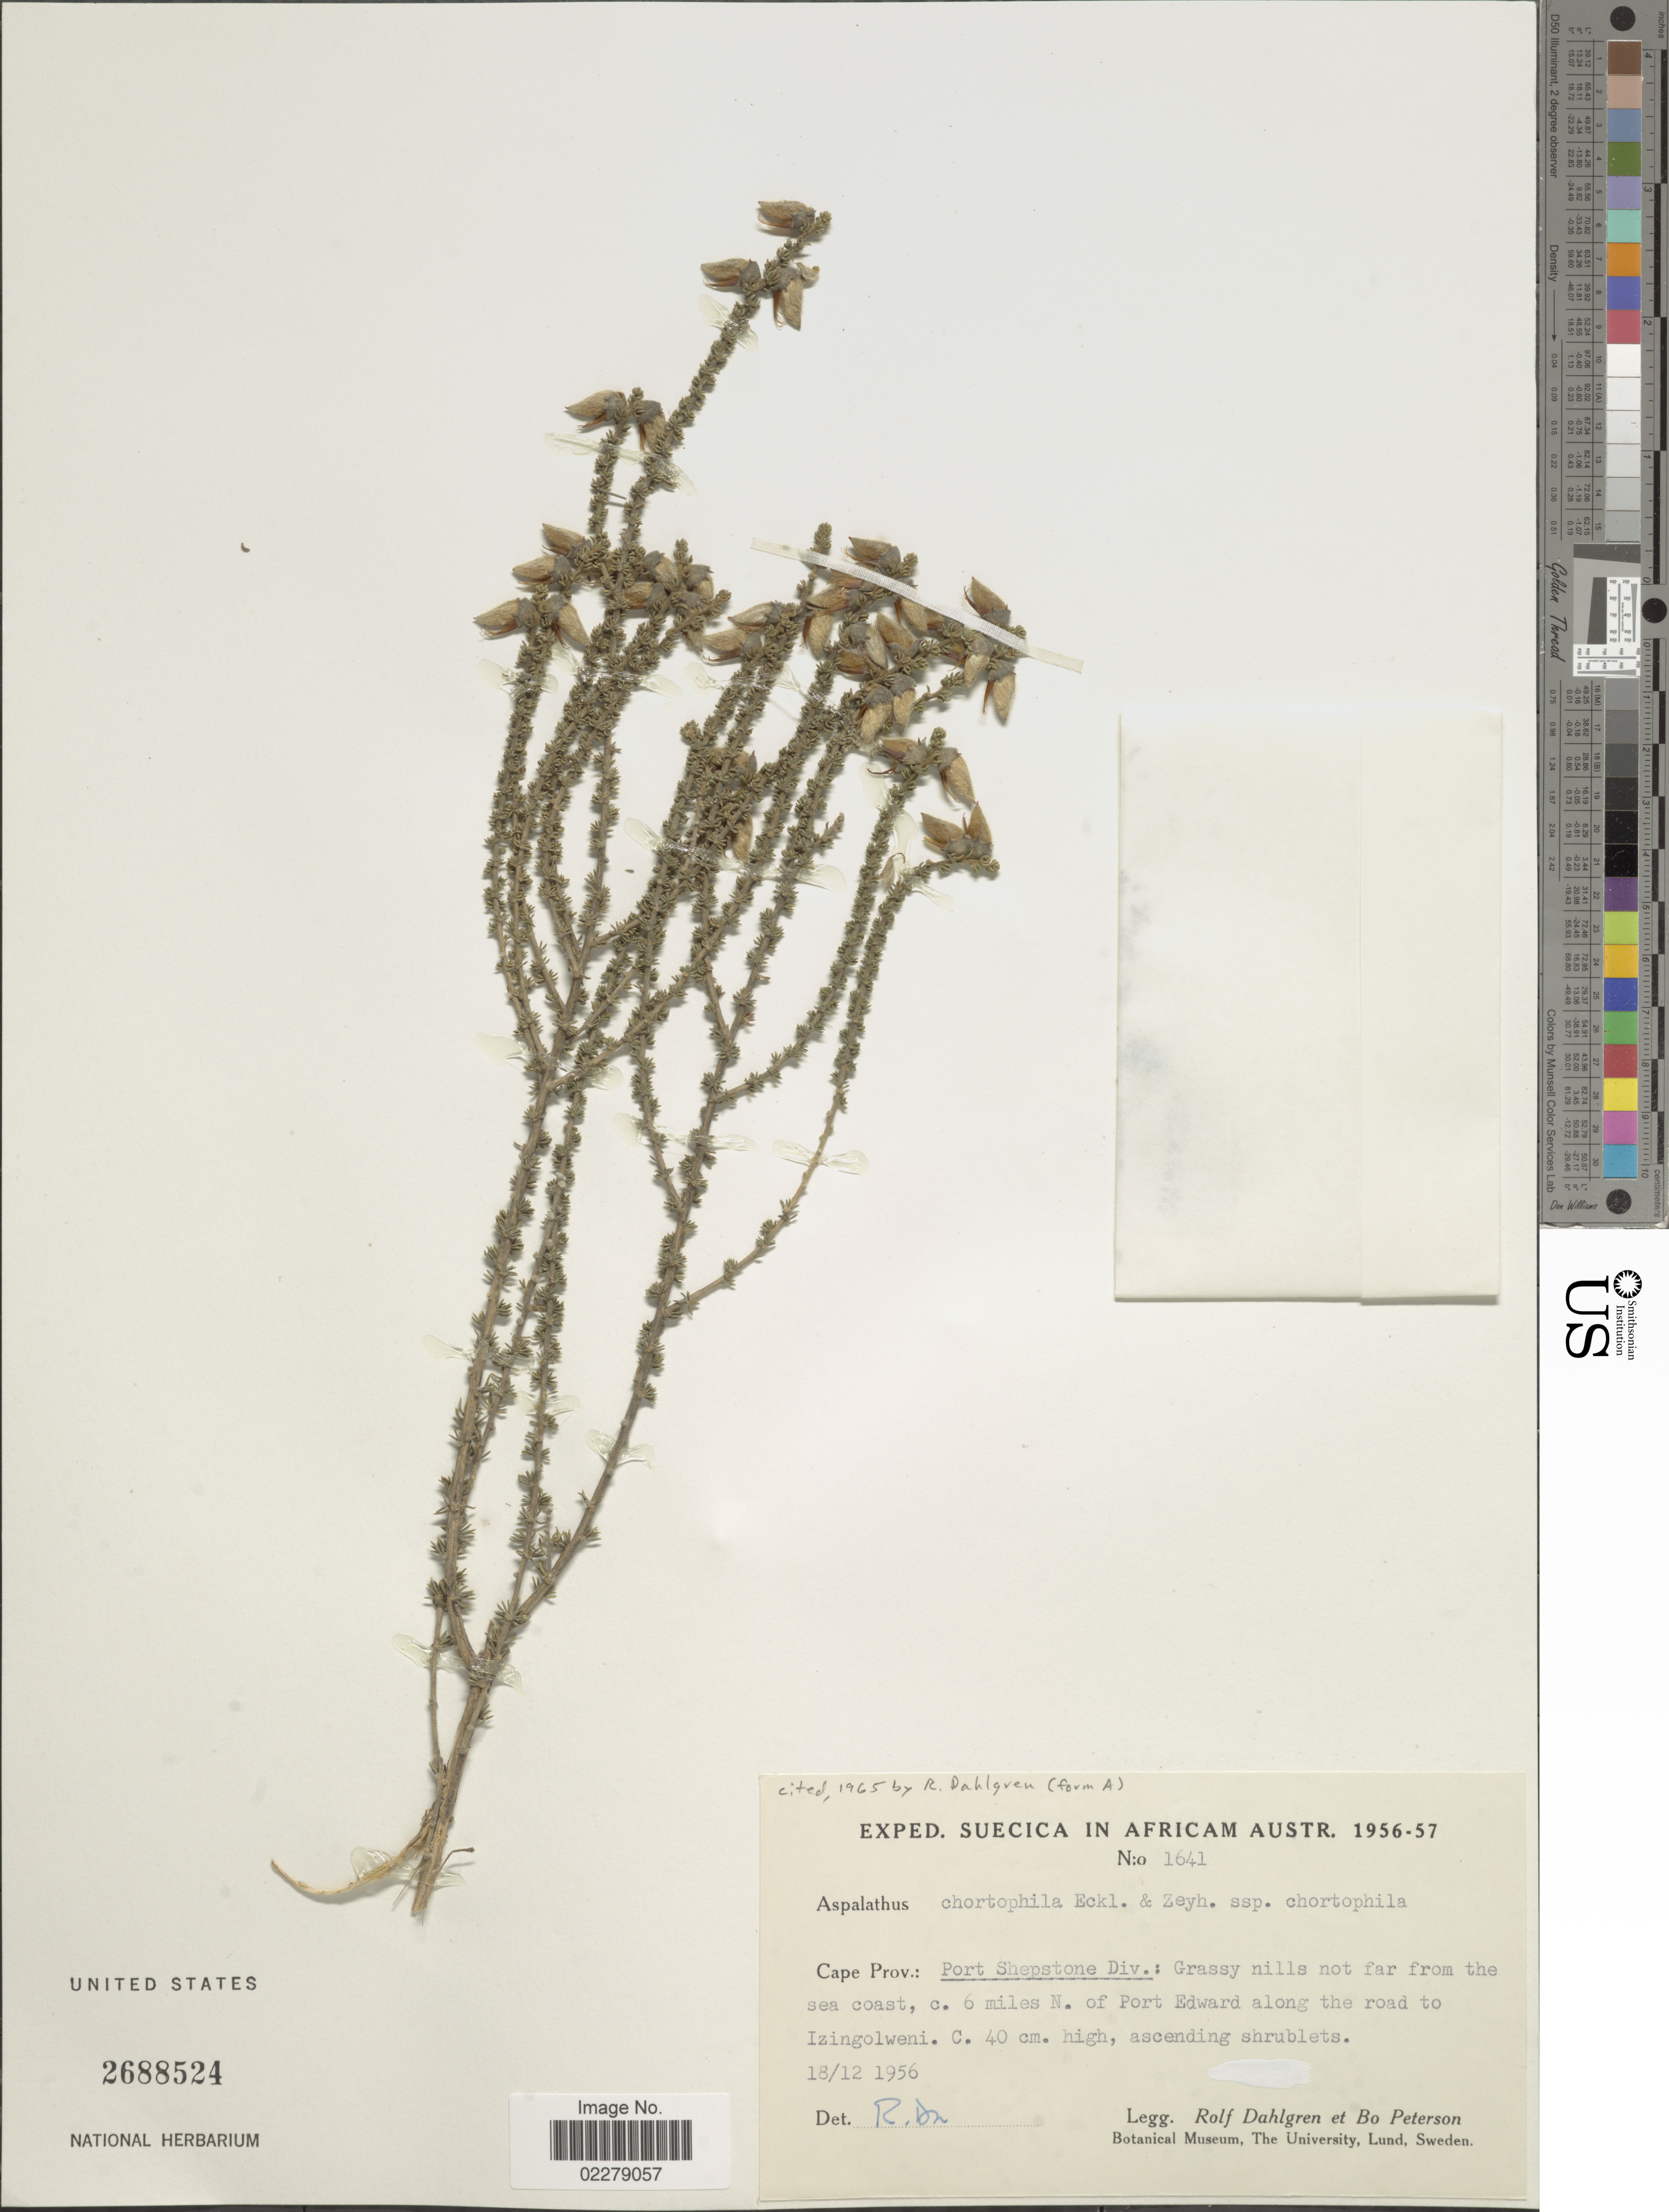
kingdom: Plantae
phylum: Tracheophyta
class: Magnoliopsida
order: Fabales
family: Fabaceae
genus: Aspalathus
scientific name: Aspalathus chortophila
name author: Eckl. & Zeyh.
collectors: R. Dahlgren & B. H. Peterson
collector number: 1641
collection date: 1956-12-18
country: South Africa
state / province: KwaZulu-Natal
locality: Port Shepstone Div.: grassy hills not far from the sea coast, c. 6 miles N. of Port Edward along the road to Izingolweni.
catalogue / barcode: US 2688524